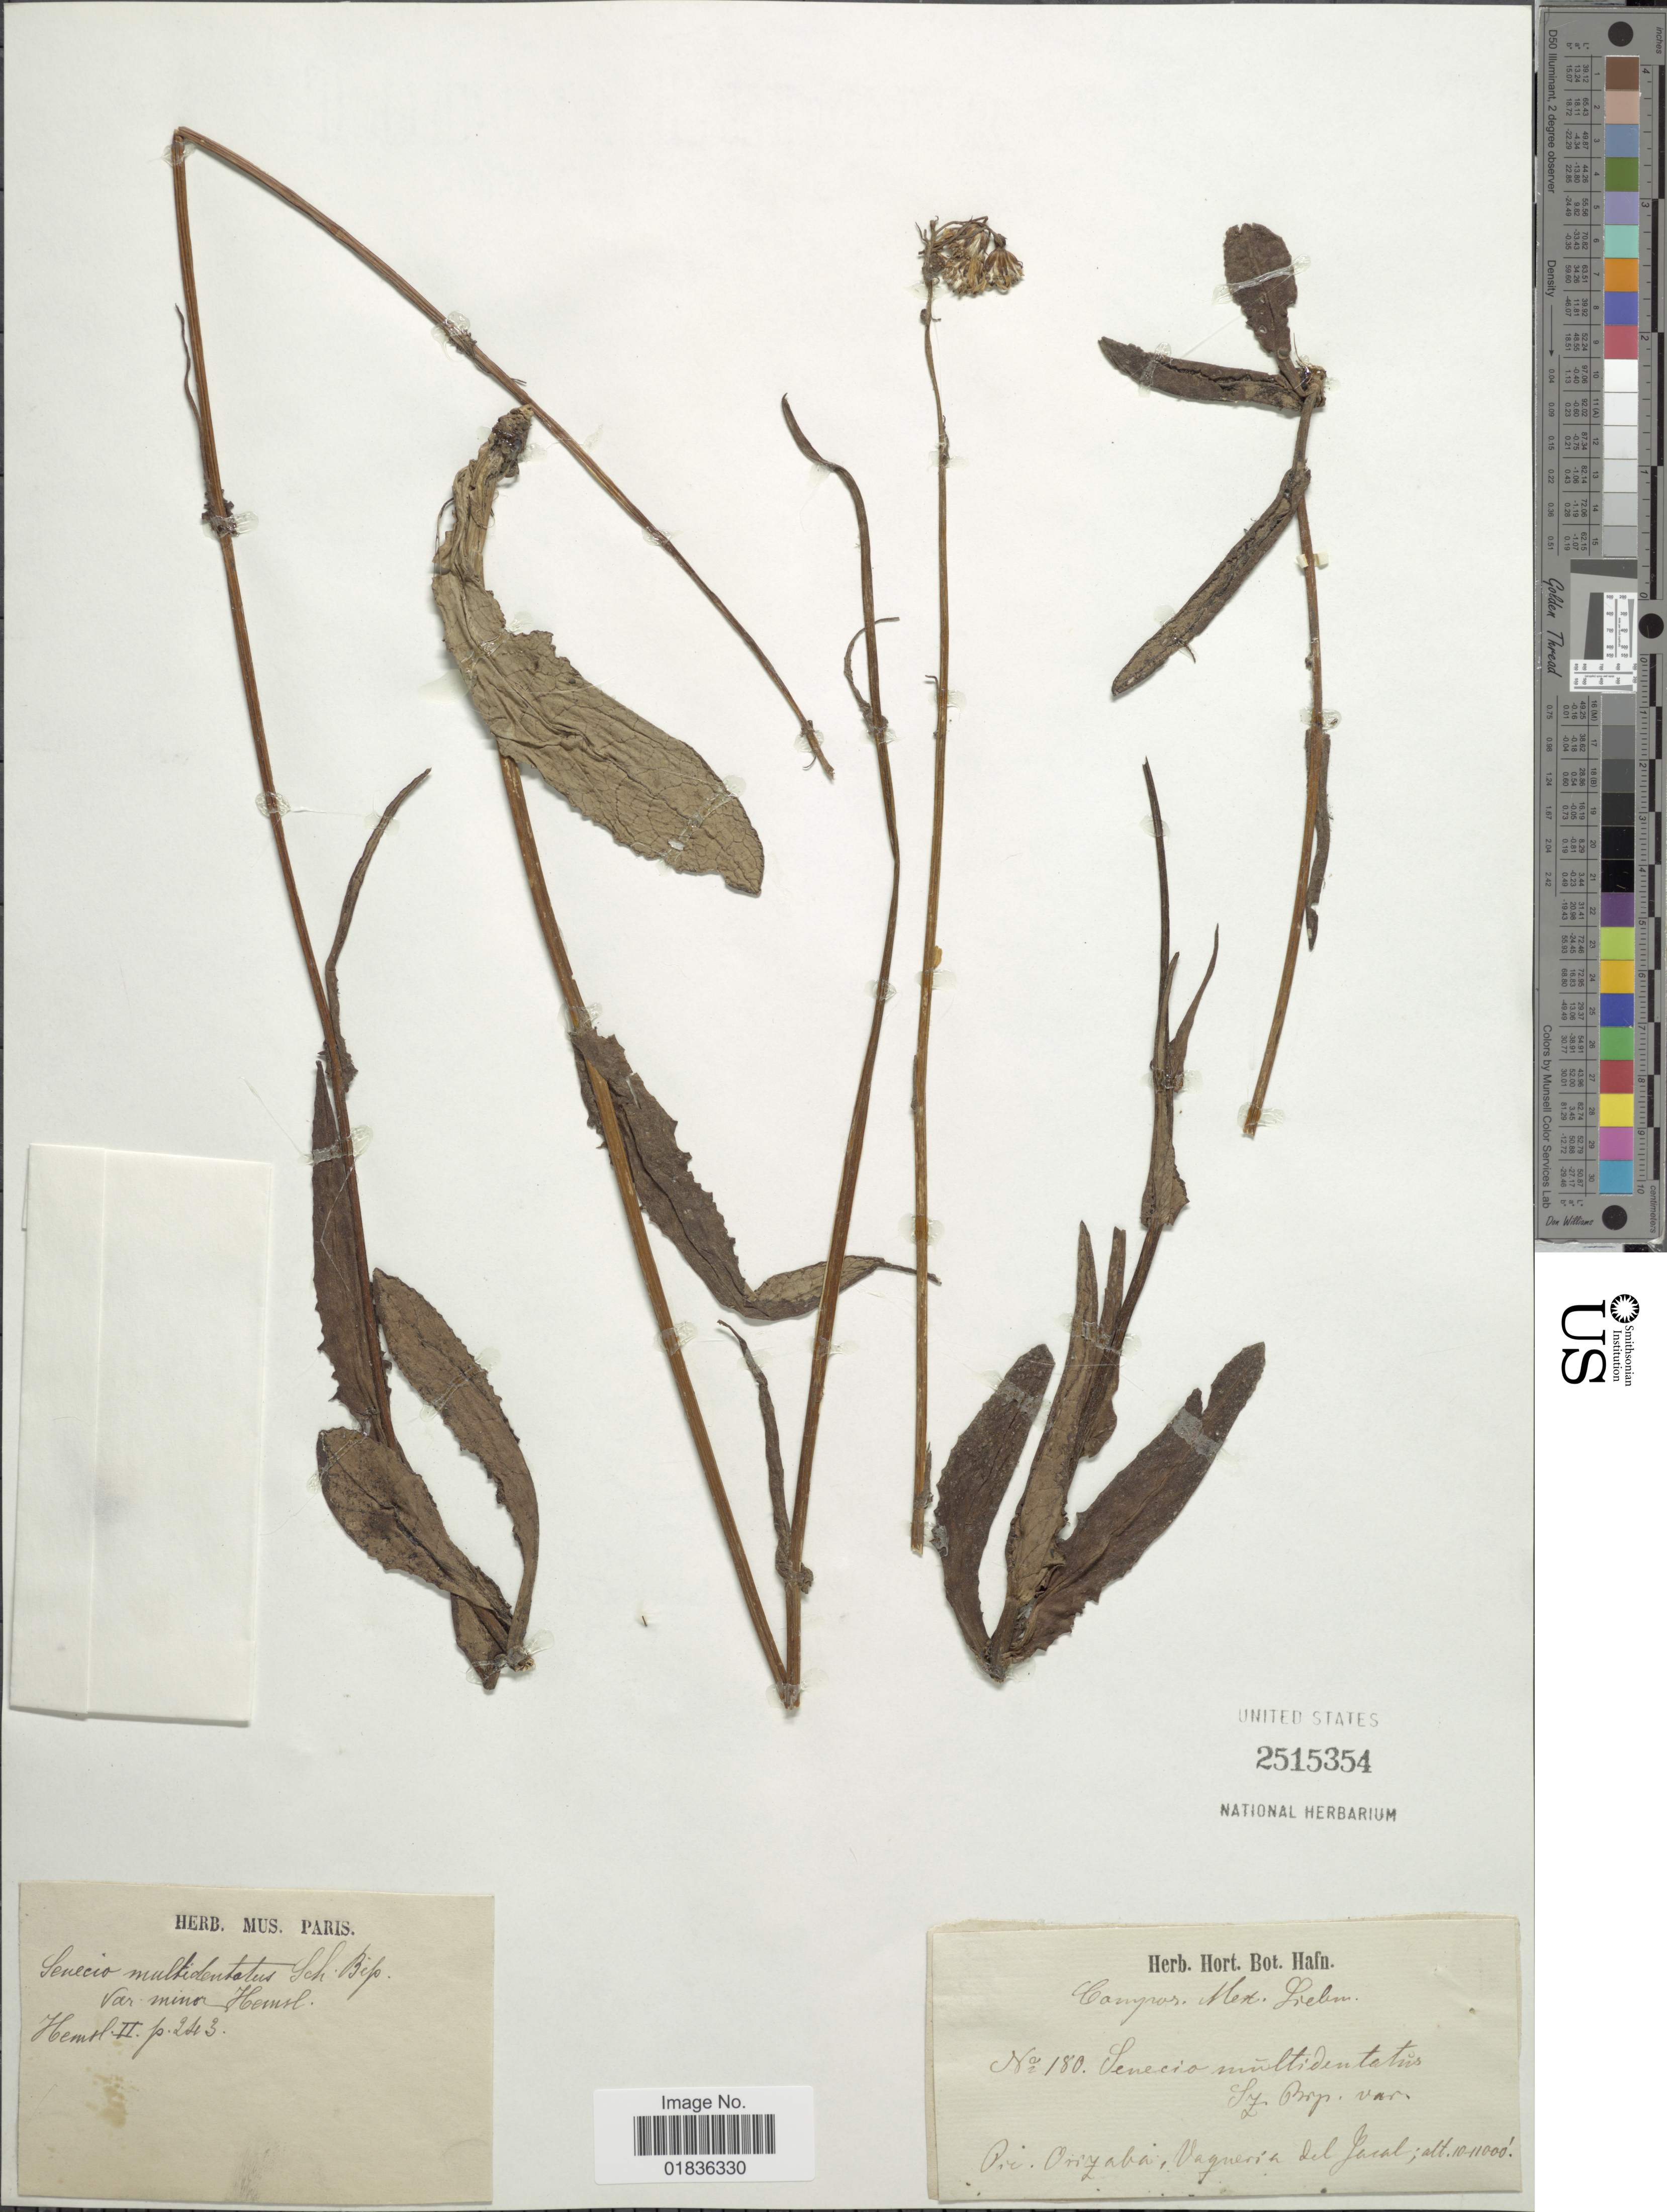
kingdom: Plantae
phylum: Tracheophyta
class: Magnoliopsida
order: Asterales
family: Asteraceae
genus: Senecio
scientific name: Senecio multidentatus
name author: Sch. Bip. ex Hemsl.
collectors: F. M. Liebmann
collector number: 180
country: Mexico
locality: Pic. Orizaba, Vaqueria del Jacal.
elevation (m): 3048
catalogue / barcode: US 2515354